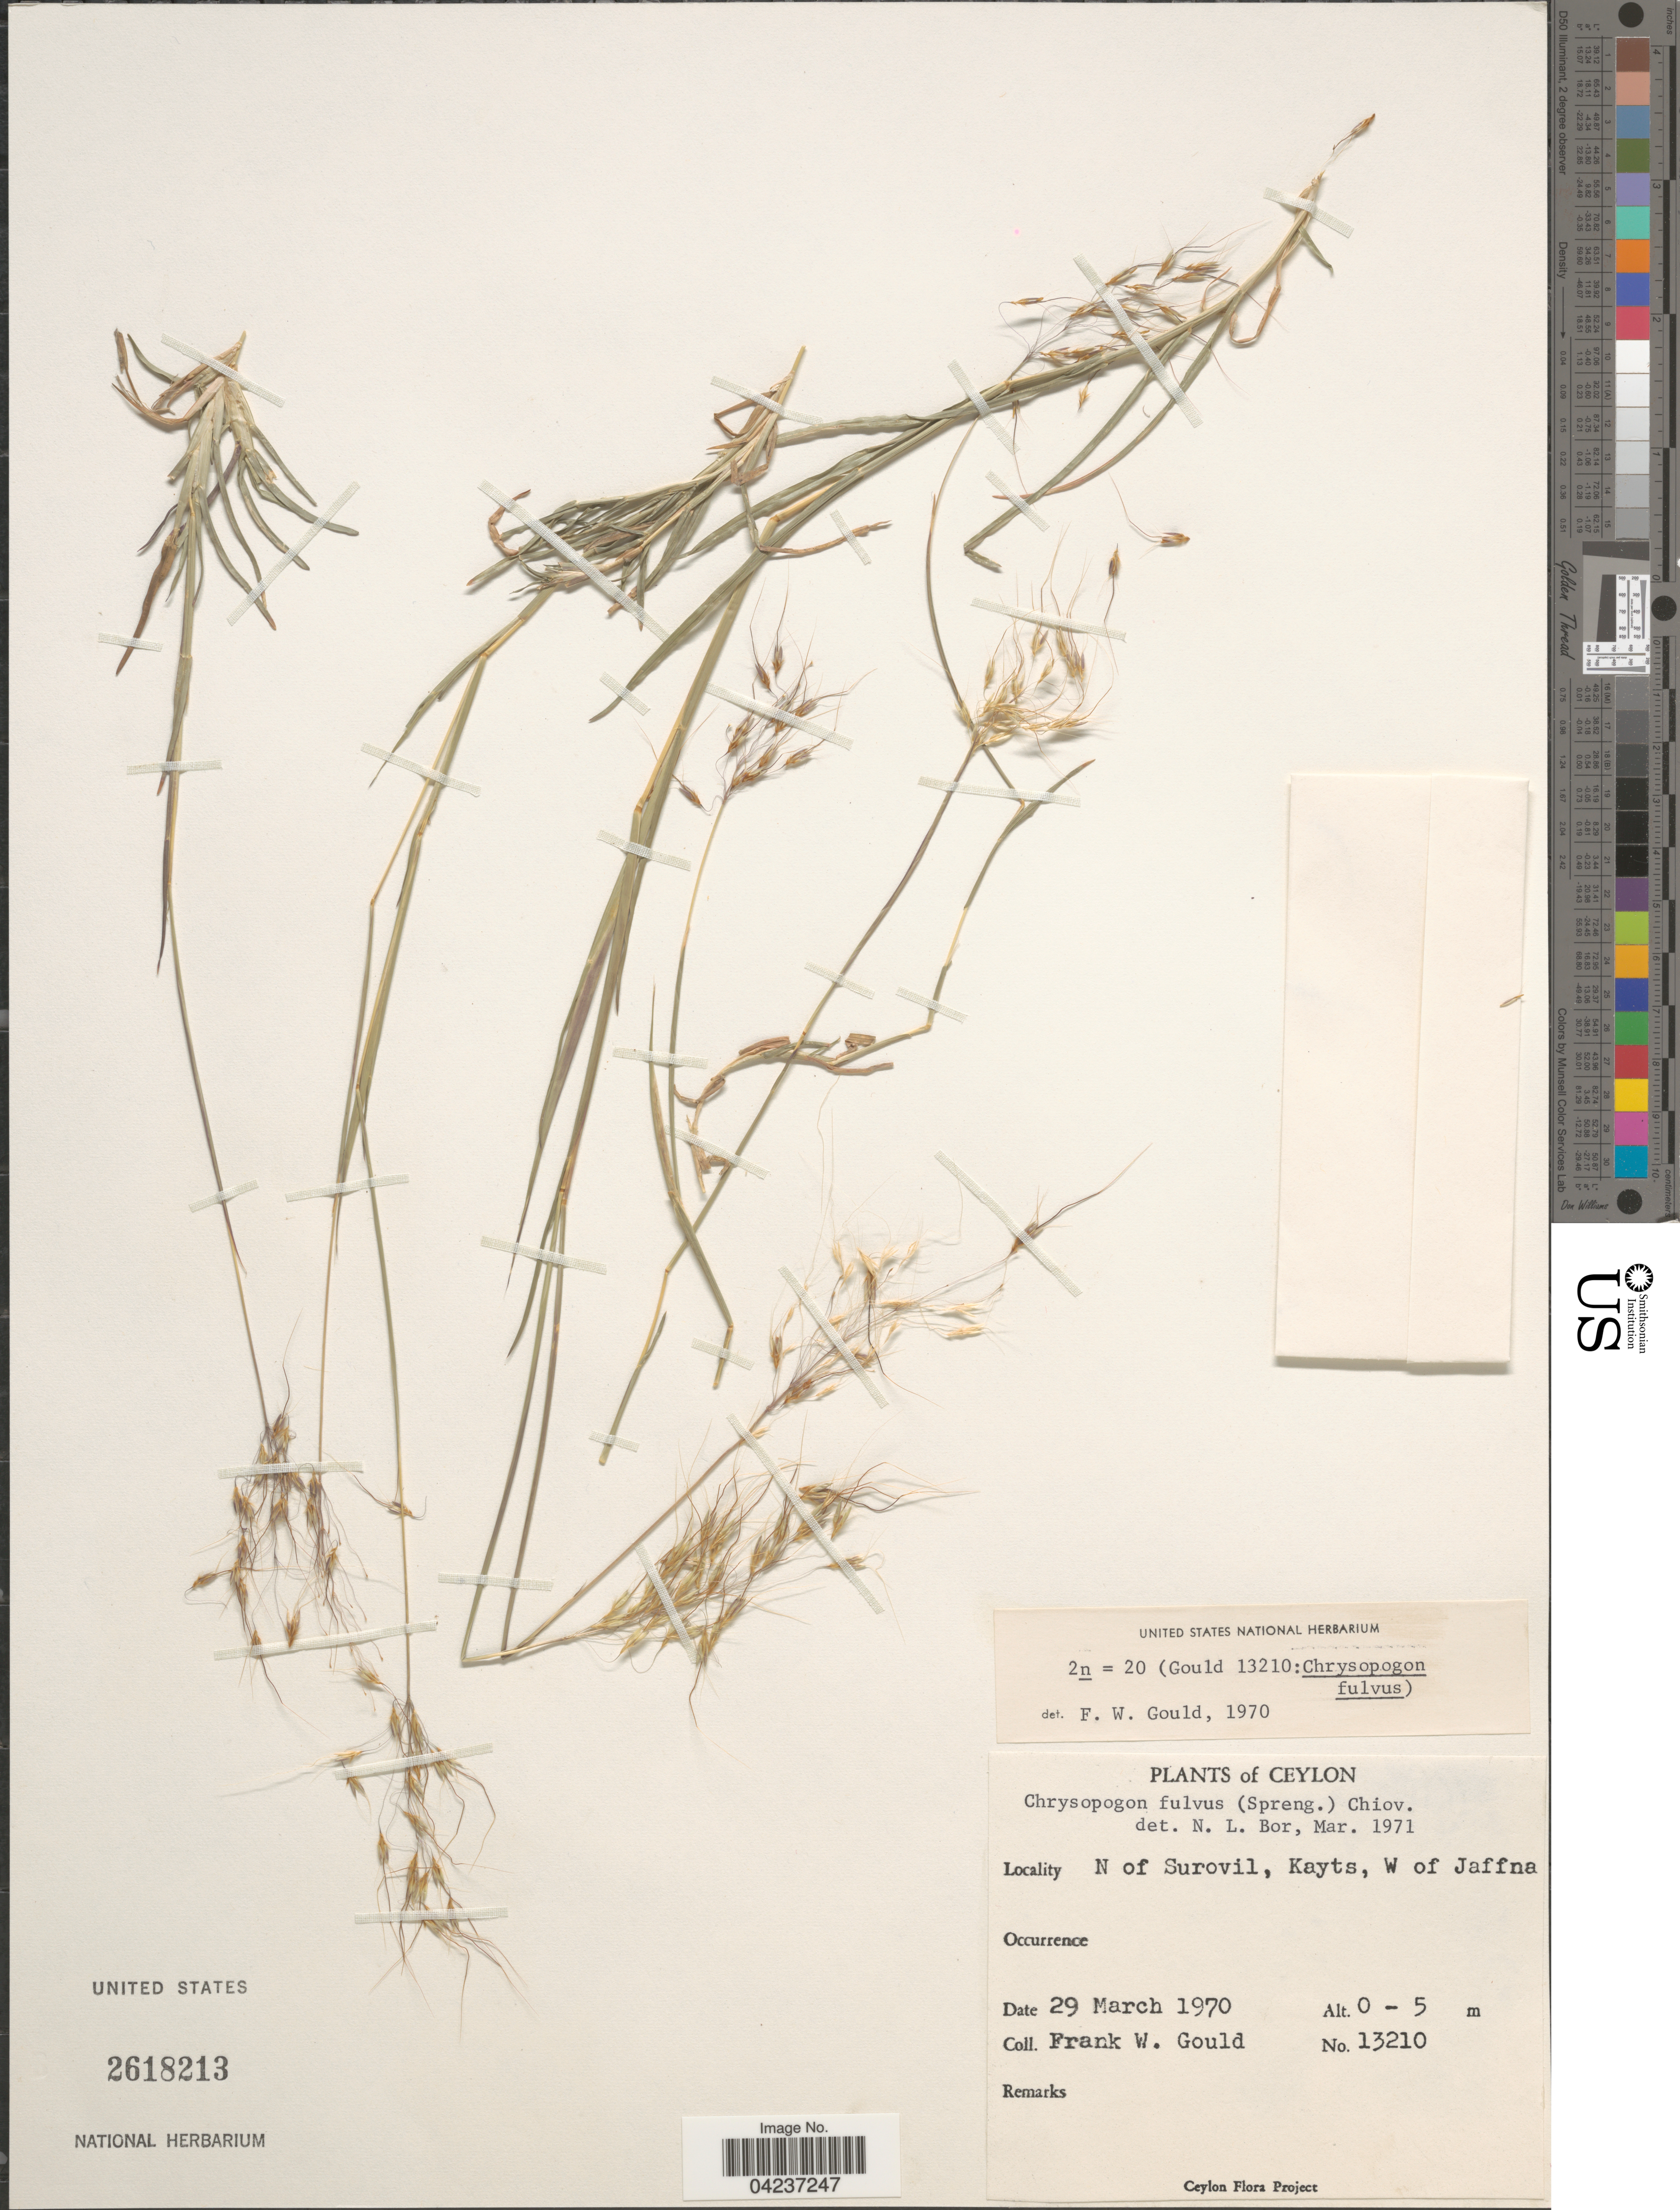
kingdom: Plantae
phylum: Tracheophyta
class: Liliopsida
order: Poales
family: Poaceae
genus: Chrysopogon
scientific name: Chrysopogon gryllus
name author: (L.) Trin.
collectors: F. W. Gould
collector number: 13210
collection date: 1970-03-29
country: Sri Lanka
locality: Ceylon. N of Surovil, Kayts, W of Jaffna.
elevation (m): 0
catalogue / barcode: US 2618213